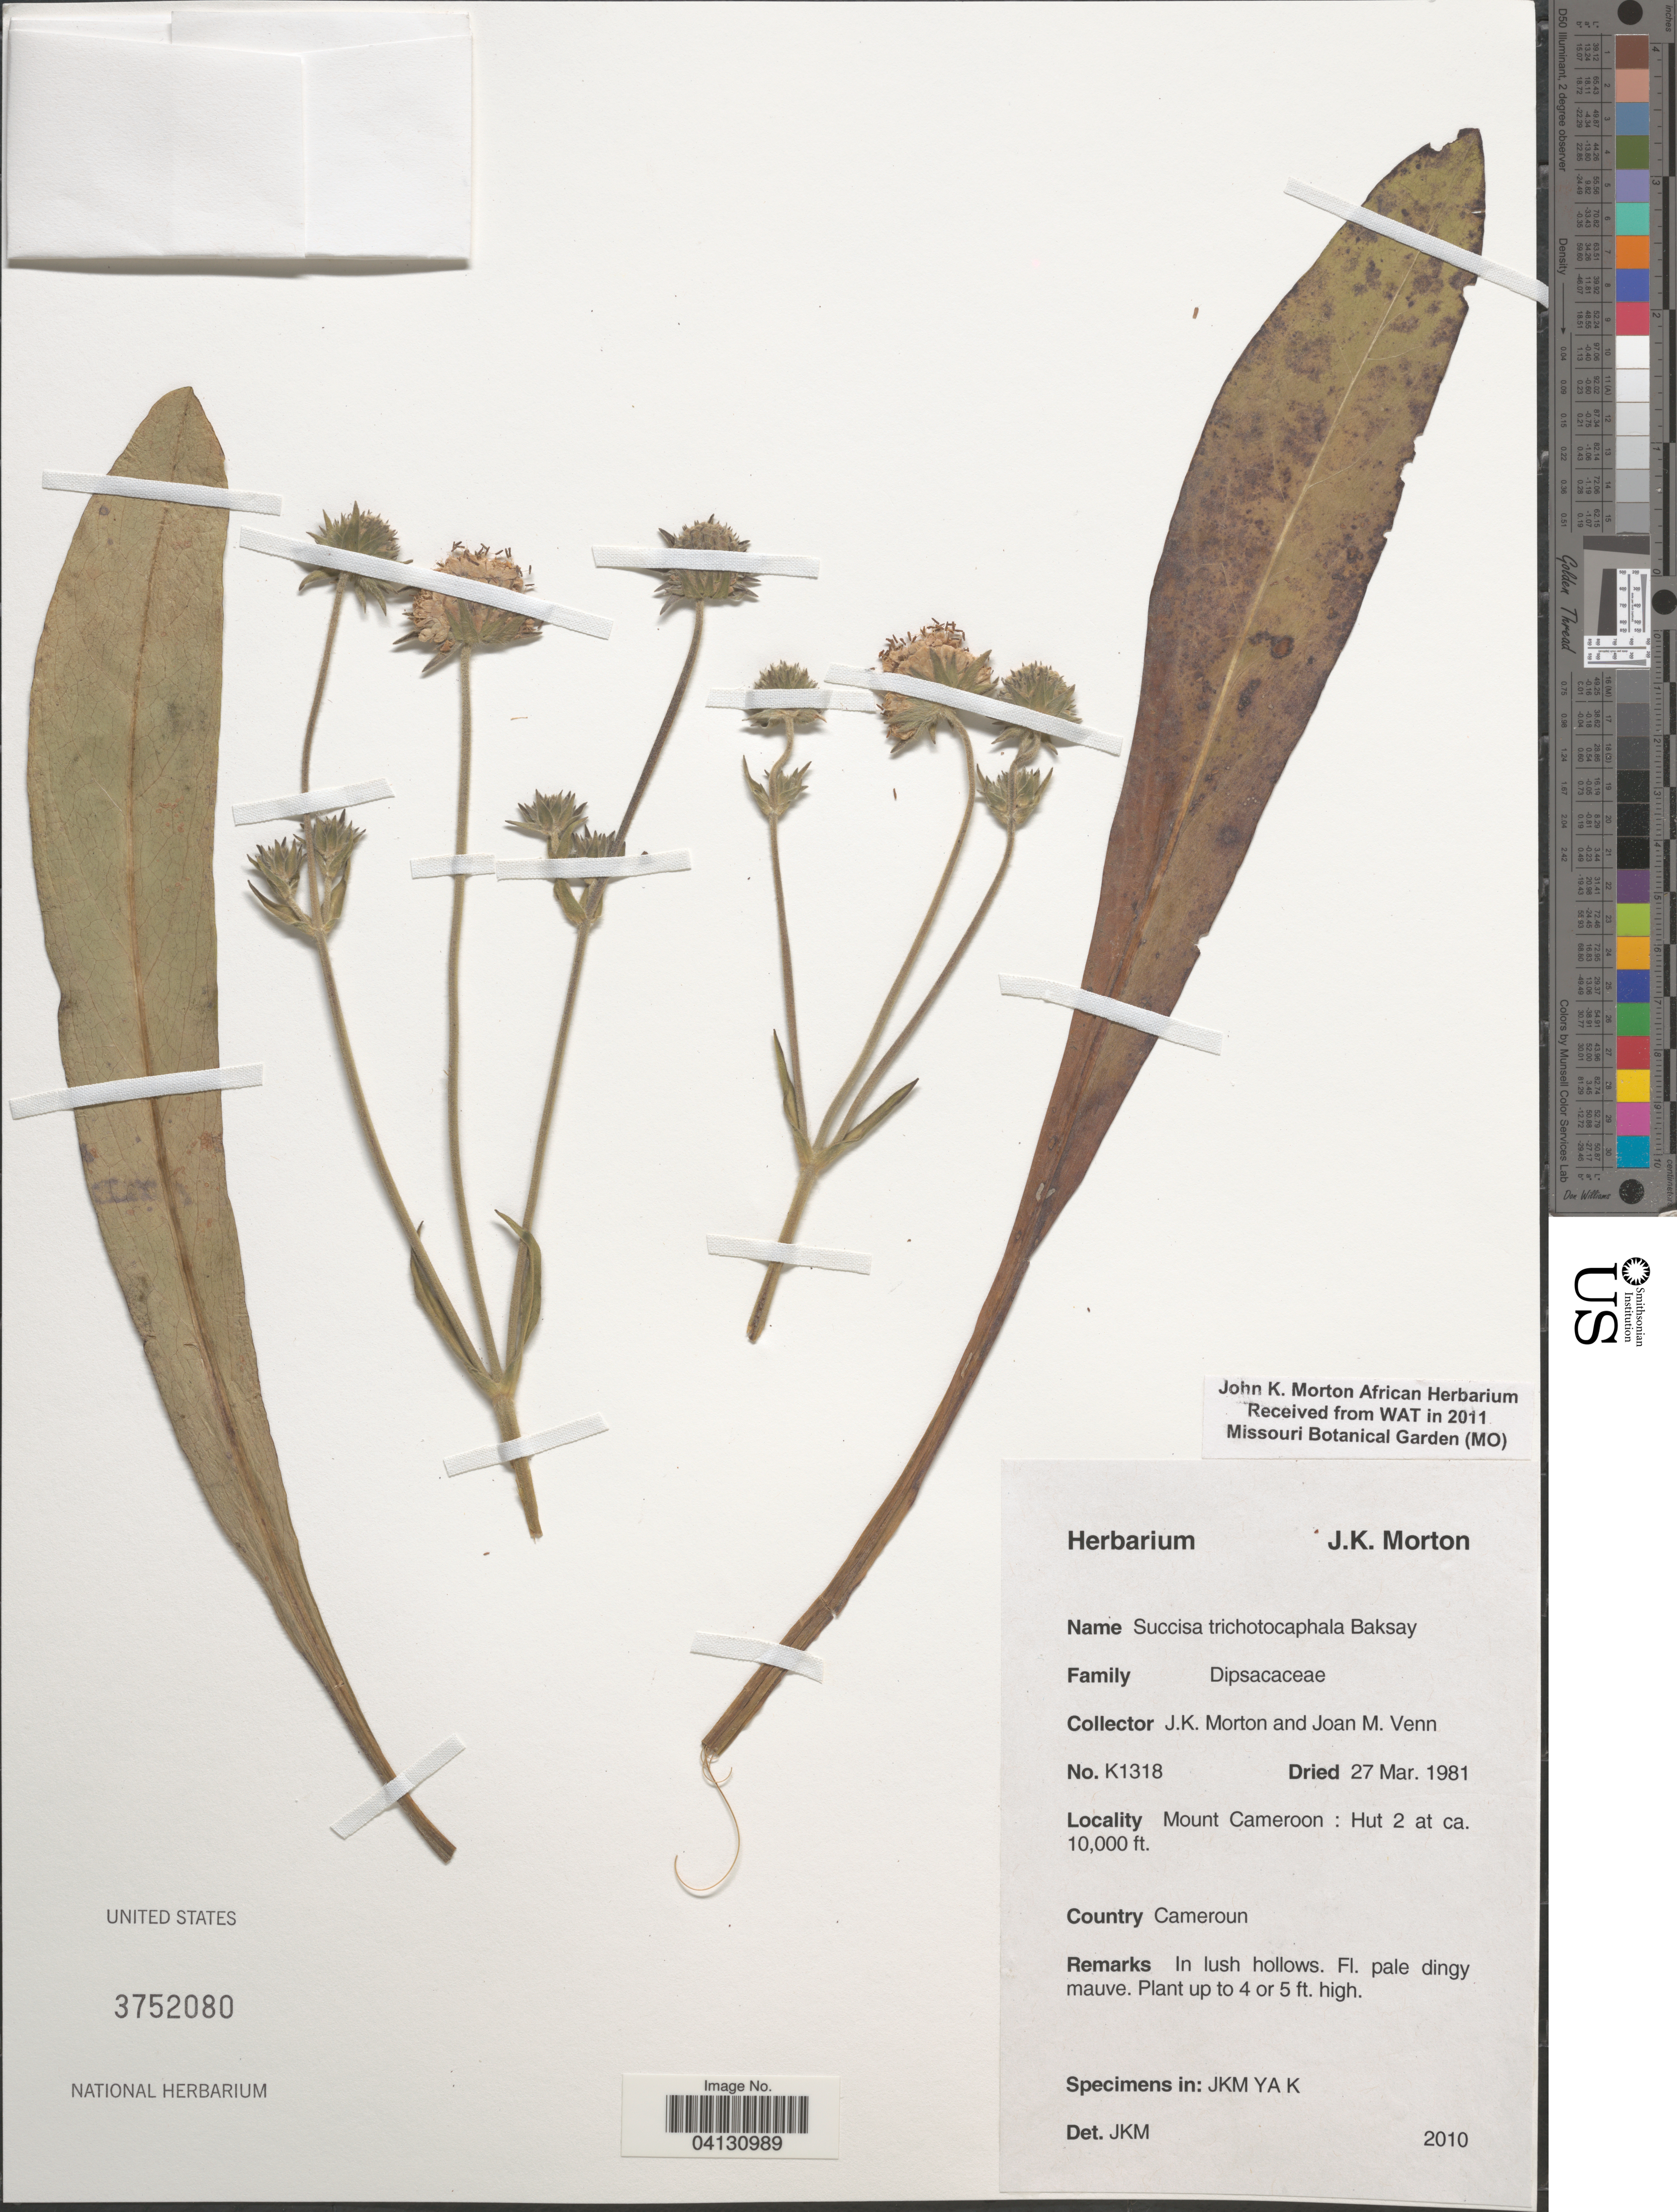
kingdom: Plantae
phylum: Tracheophyta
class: Magnoliopsida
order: Dipsacales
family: Caprifoliaceae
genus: Succisa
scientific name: Succisa trichotocephala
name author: Baksay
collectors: J. K. Morton & J. Venn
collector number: K1318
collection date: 1981-03-27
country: Cameroon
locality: Mount Cameroon : Hut 2.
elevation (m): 3048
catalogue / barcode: US 3752080